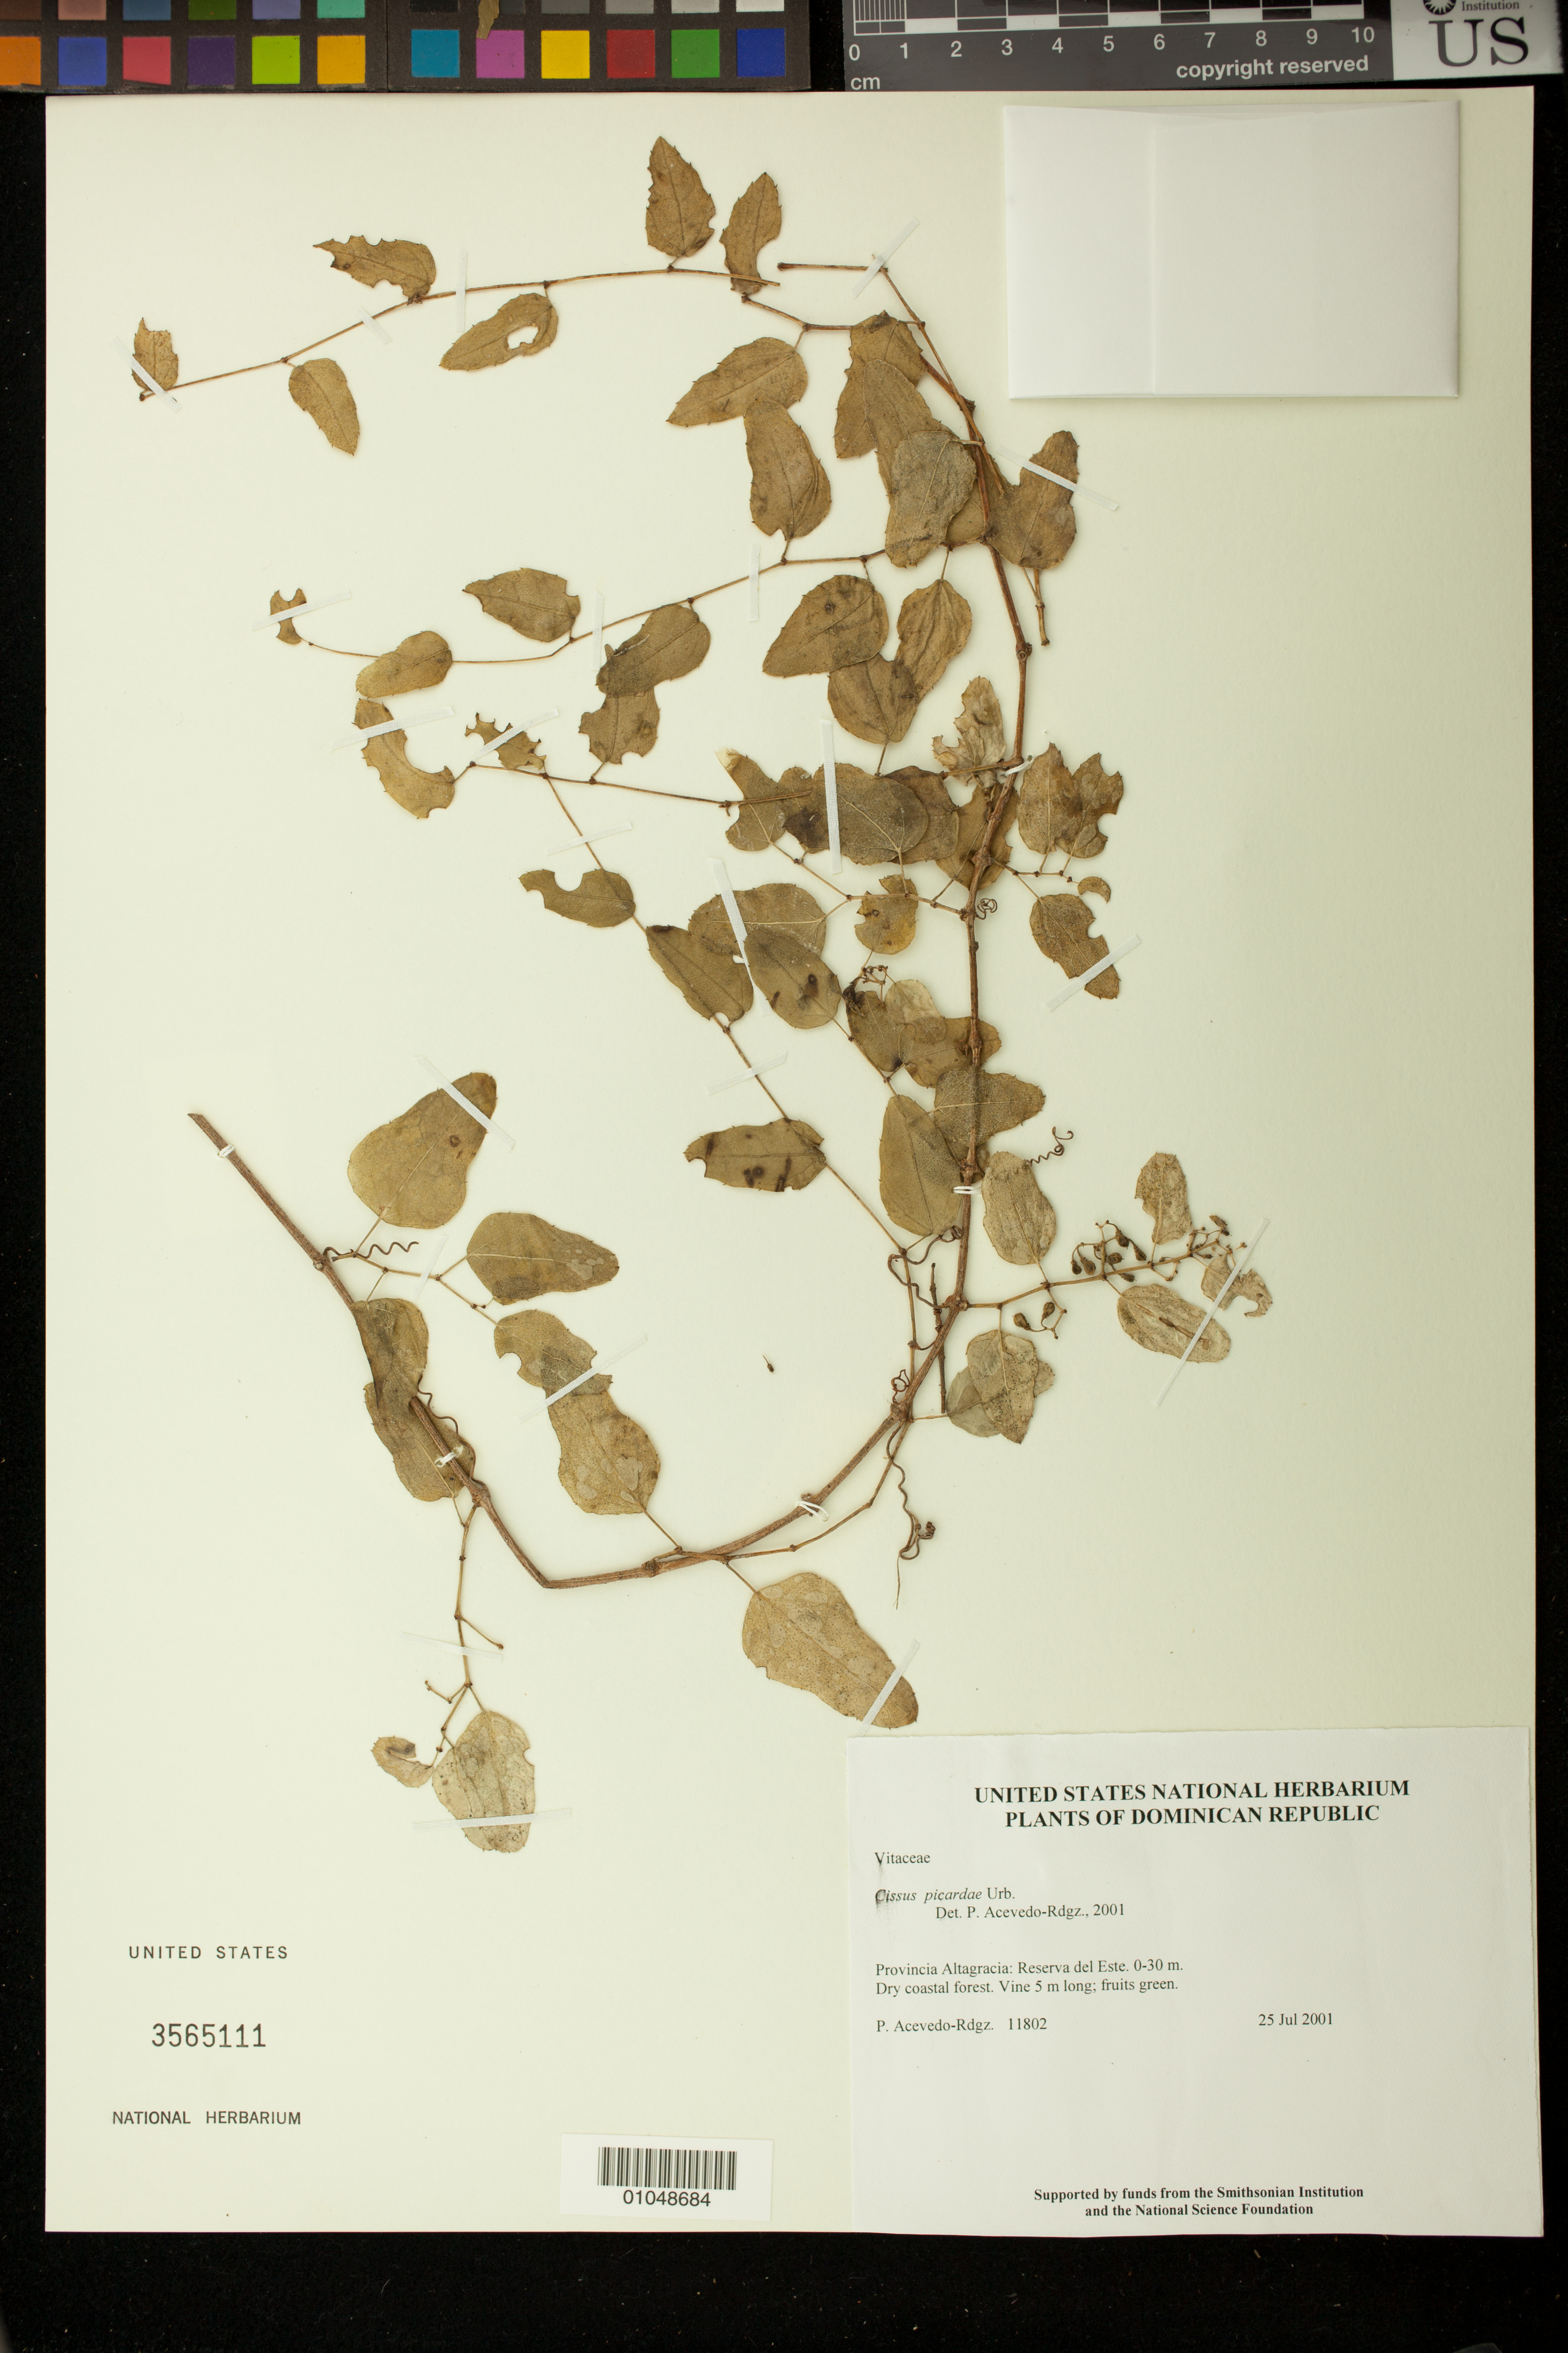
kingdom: Plantae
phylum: Tracheophyta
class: Magnoliopsida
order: Vitales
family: Vitaceae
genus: Cissus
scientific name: Cissus picardae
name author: Urb.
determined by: Acevedo-Rodríguez, P., (BOT), Smithsonian Institution - National Museum of Natural History (UNITED STATES)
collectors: P. Acevedo-Rodr.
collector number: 11802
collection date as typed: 25 Jul 2001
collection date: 2001-07-25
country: Dominican Republic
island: Hispaniola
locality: Provincia Altagracia: Reserva del Este.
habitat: Dry coastal forest.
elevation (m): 0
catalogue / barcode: US 3565111